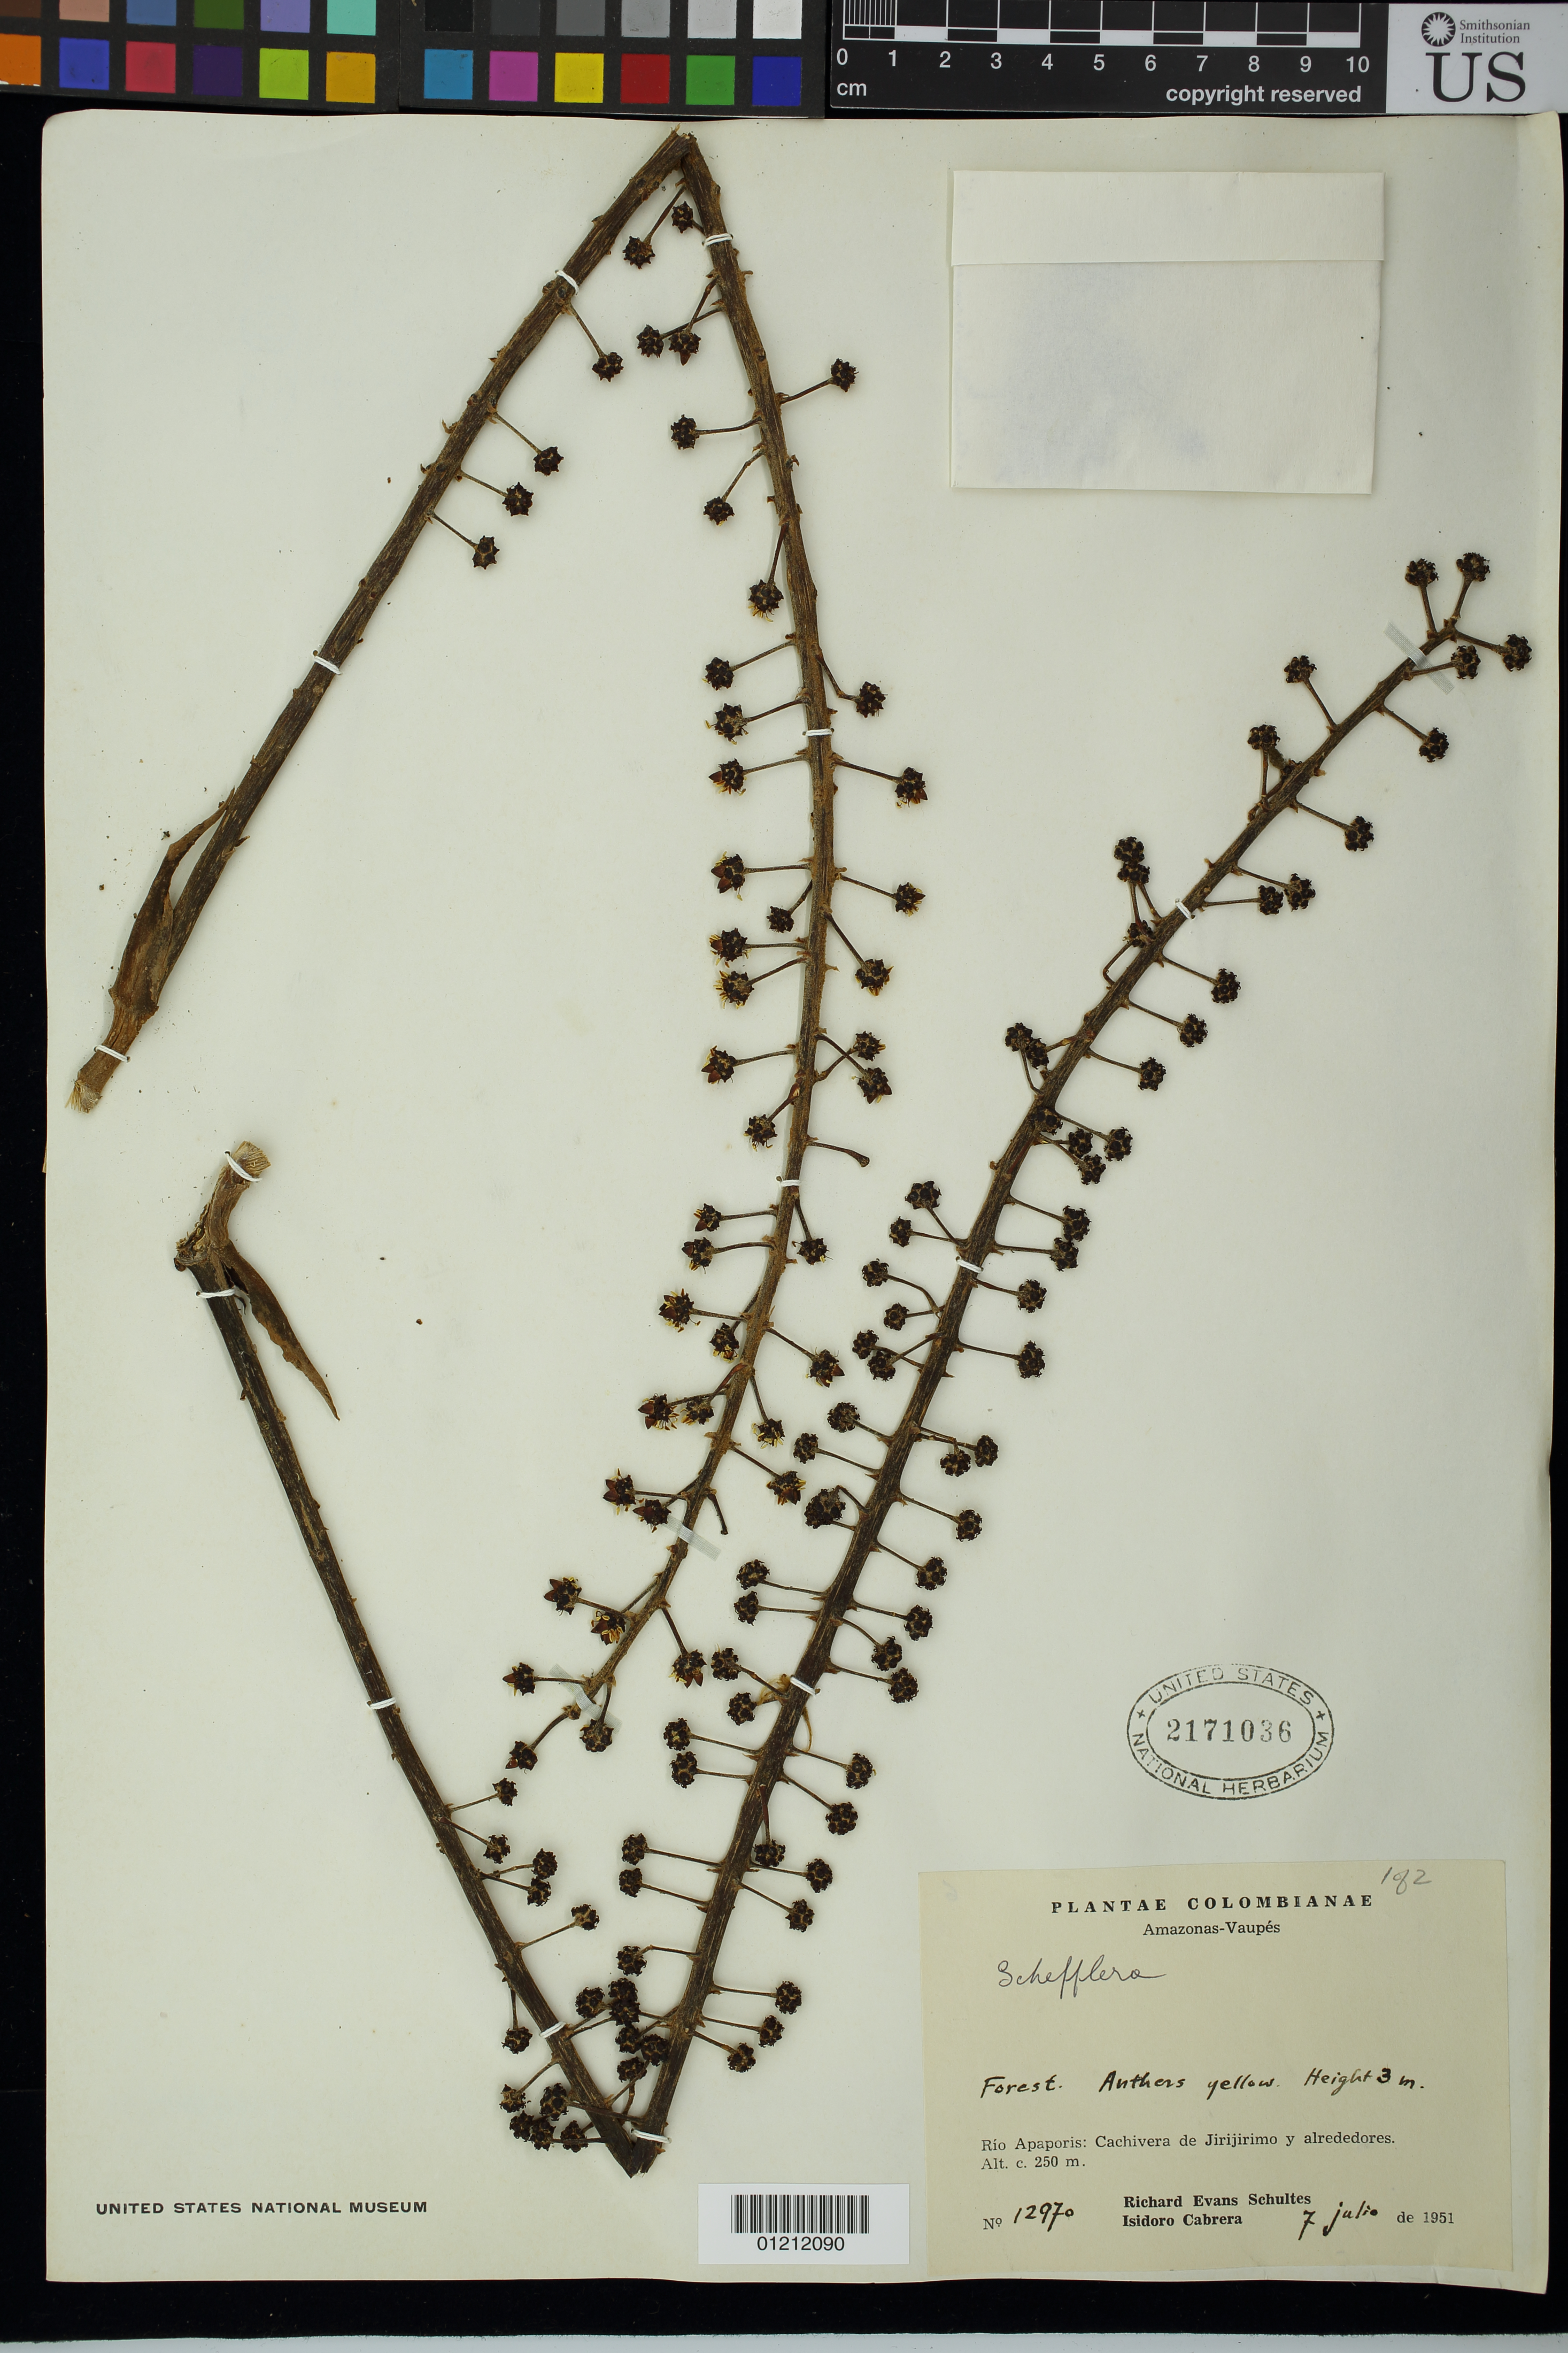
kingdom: Plantae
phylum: Tracheophyta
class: Magnoliopsida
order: Apiales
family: Araliaceae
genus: Schefflera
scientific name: Schefflera sp.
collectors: R. E. Schultes & I. Cabrera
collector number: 12970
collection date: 1951-07-07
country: Colombia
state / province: Amazônas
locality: Amazonas-Vaupés. Rio Apaporis: Cachivera de Jirijrimo y alrededores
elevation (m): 250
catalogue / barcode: US 2171036